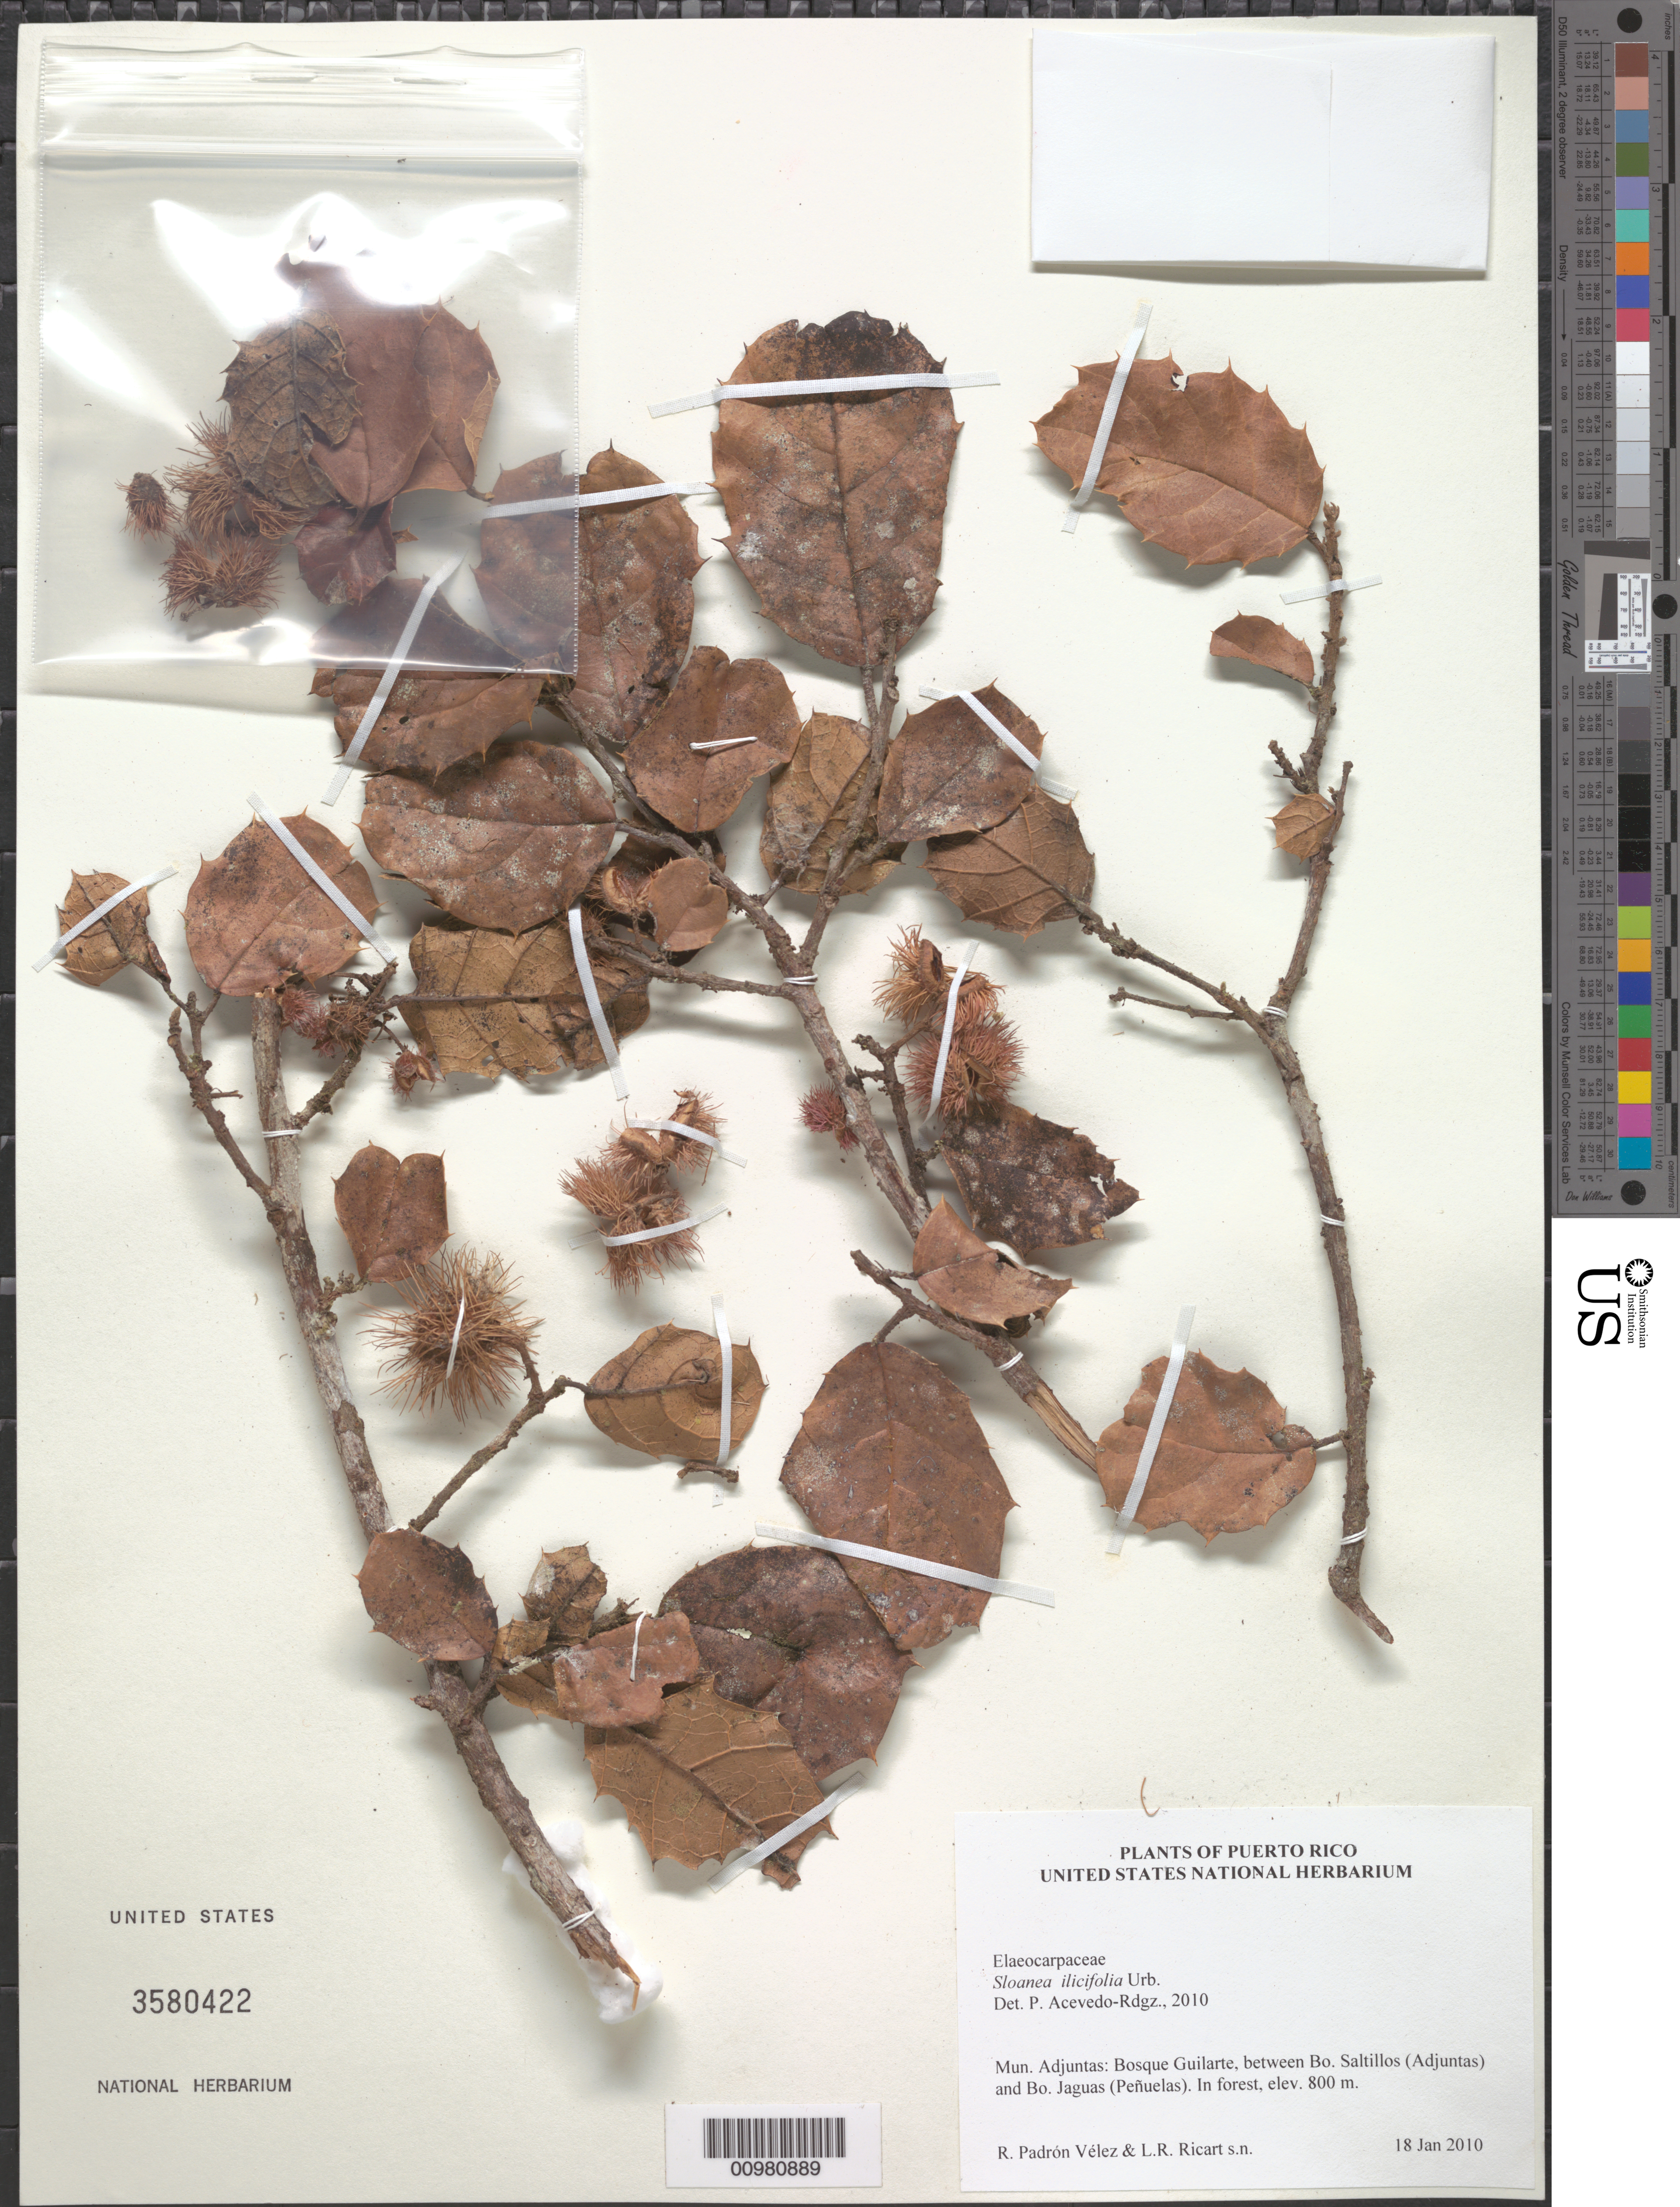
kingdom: Plantae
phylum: Tracheophyta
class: Magnoliopsida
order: Oxalidales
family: Elaeocarpaceae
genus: Sloanea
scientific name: Sloanea ilicifolia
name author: Urb.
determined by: Acevedo-Rodríguez, P., (BOT), Smithsonian Institution - National Museum of Natural History (UNITED STATES)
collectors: R. Padrón Vélez & L. Ricart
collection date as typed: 18 Jan 2010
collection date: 2010-01-18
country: Puerto Rico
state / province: Adjuntas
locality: Bosque Guilarte, between Bo. Saltillos (Adjuntas) and Bo. Jaguas (Peñuelas).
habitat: In forest.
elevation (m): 800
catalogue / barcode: US 3580422